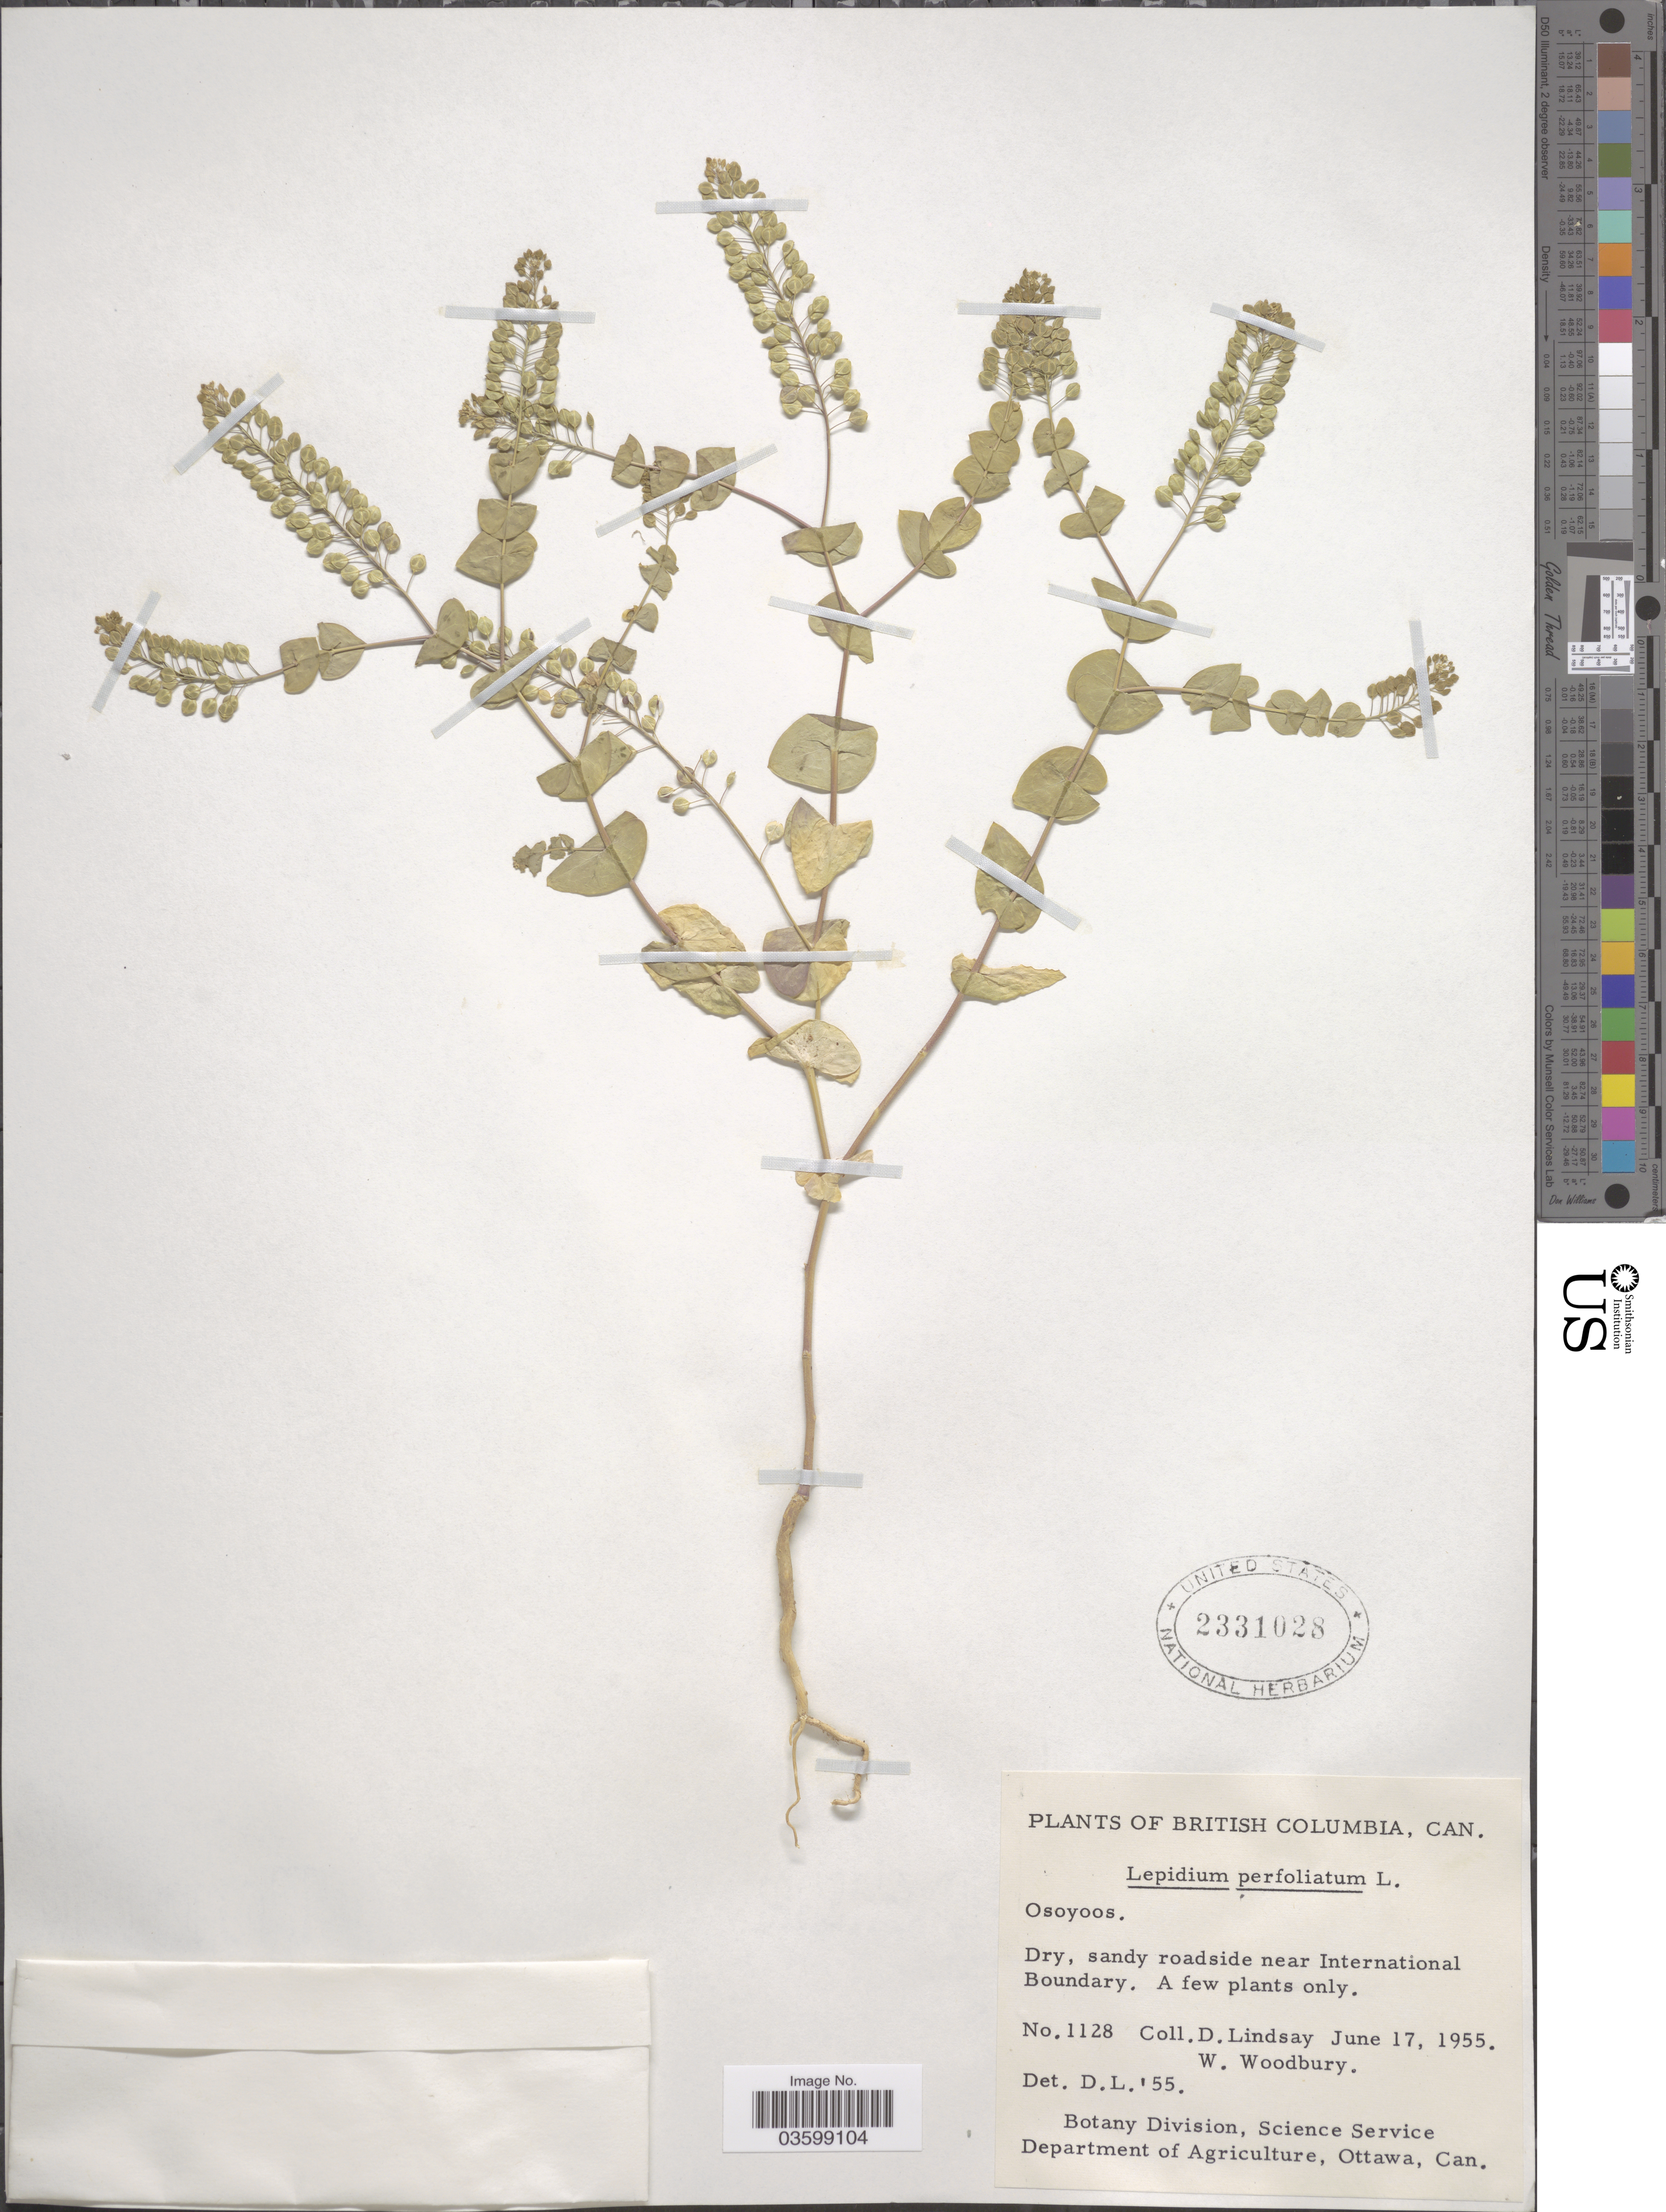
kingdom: Plantae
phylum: Tracheophyta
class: Magnoliopsida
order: Brassicales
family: Brassicaceae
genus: Lepidium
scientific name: Lepidium perfoliatum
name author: L.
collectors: D. C. Lindsay & W. Woodbury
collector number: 1128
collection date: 1955-06-17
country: Canada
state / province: British Columbia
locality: Osoyoos. Sandy roadside, near International Boundary.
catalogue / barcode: US 2331028